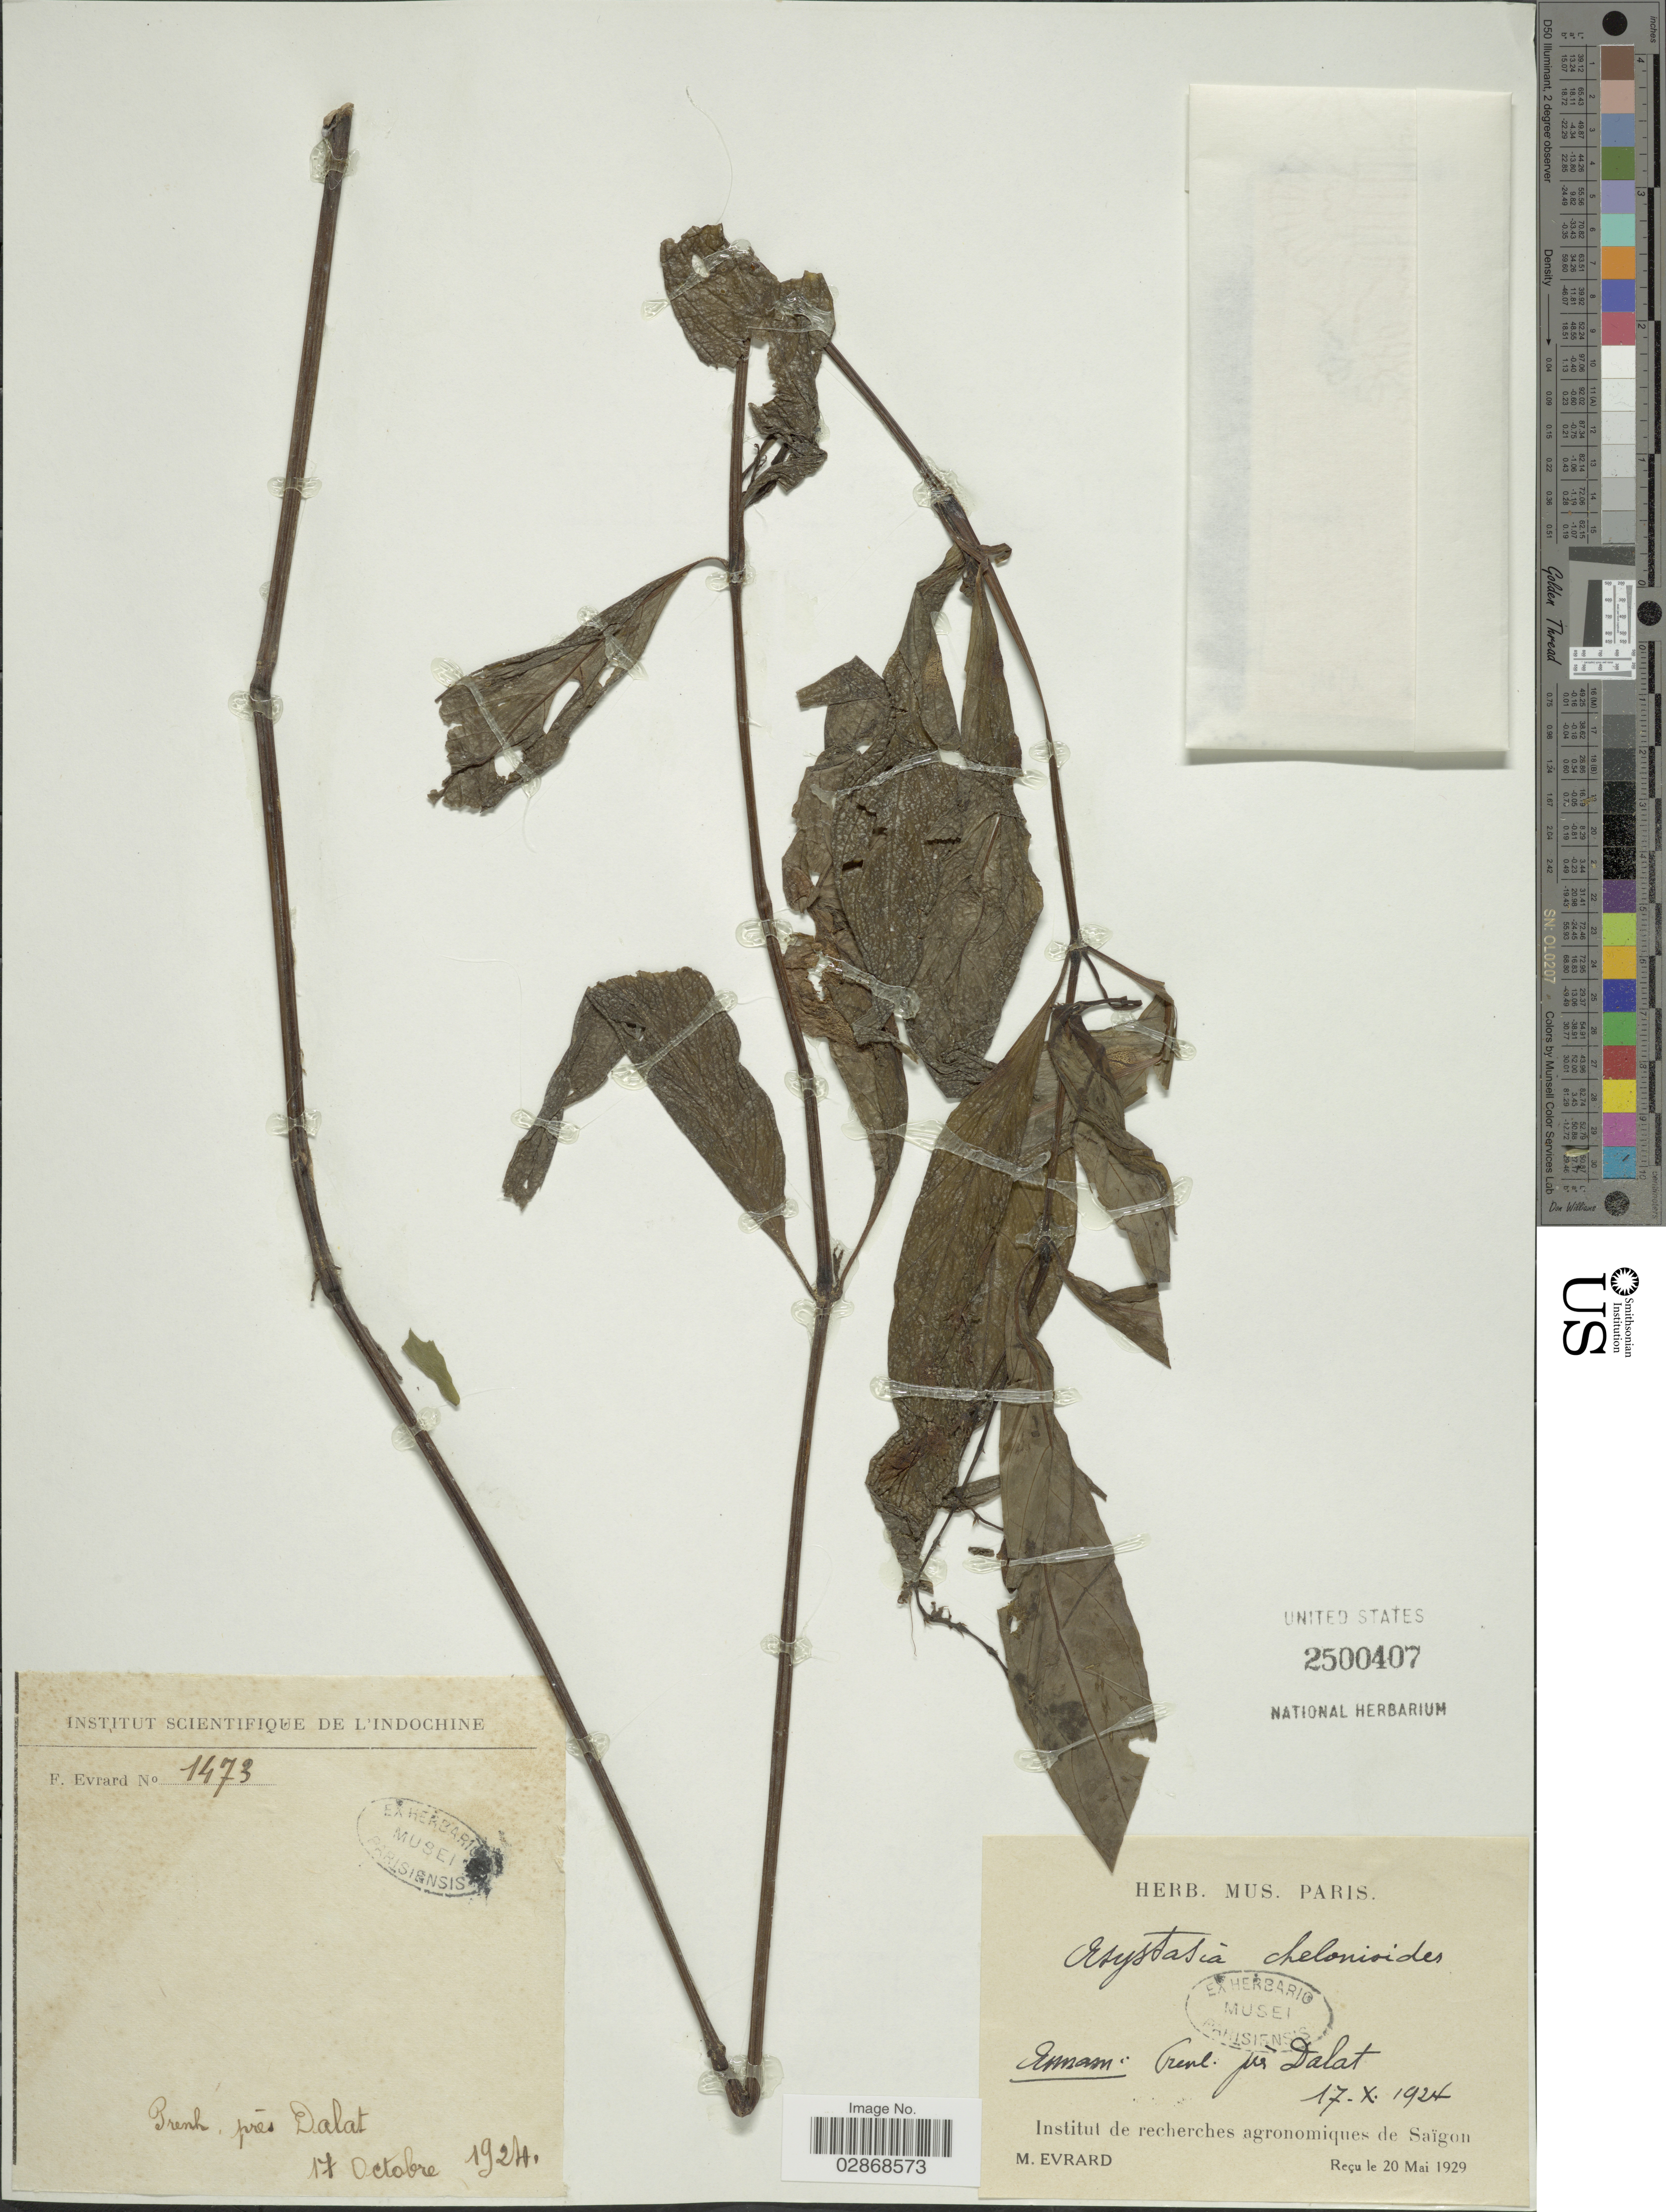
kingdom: Plantae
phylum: Tracheophyta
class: Magnoliopsida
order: Lamiales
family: Acanthaceae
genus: Asystasia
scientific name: Asystasia chelonoides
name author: Nees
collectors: M. Evrard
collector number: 1473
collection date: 1924-10-17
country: Vietnam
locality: Prenh, prés Dalat. Annam.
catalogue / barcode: US 2500407